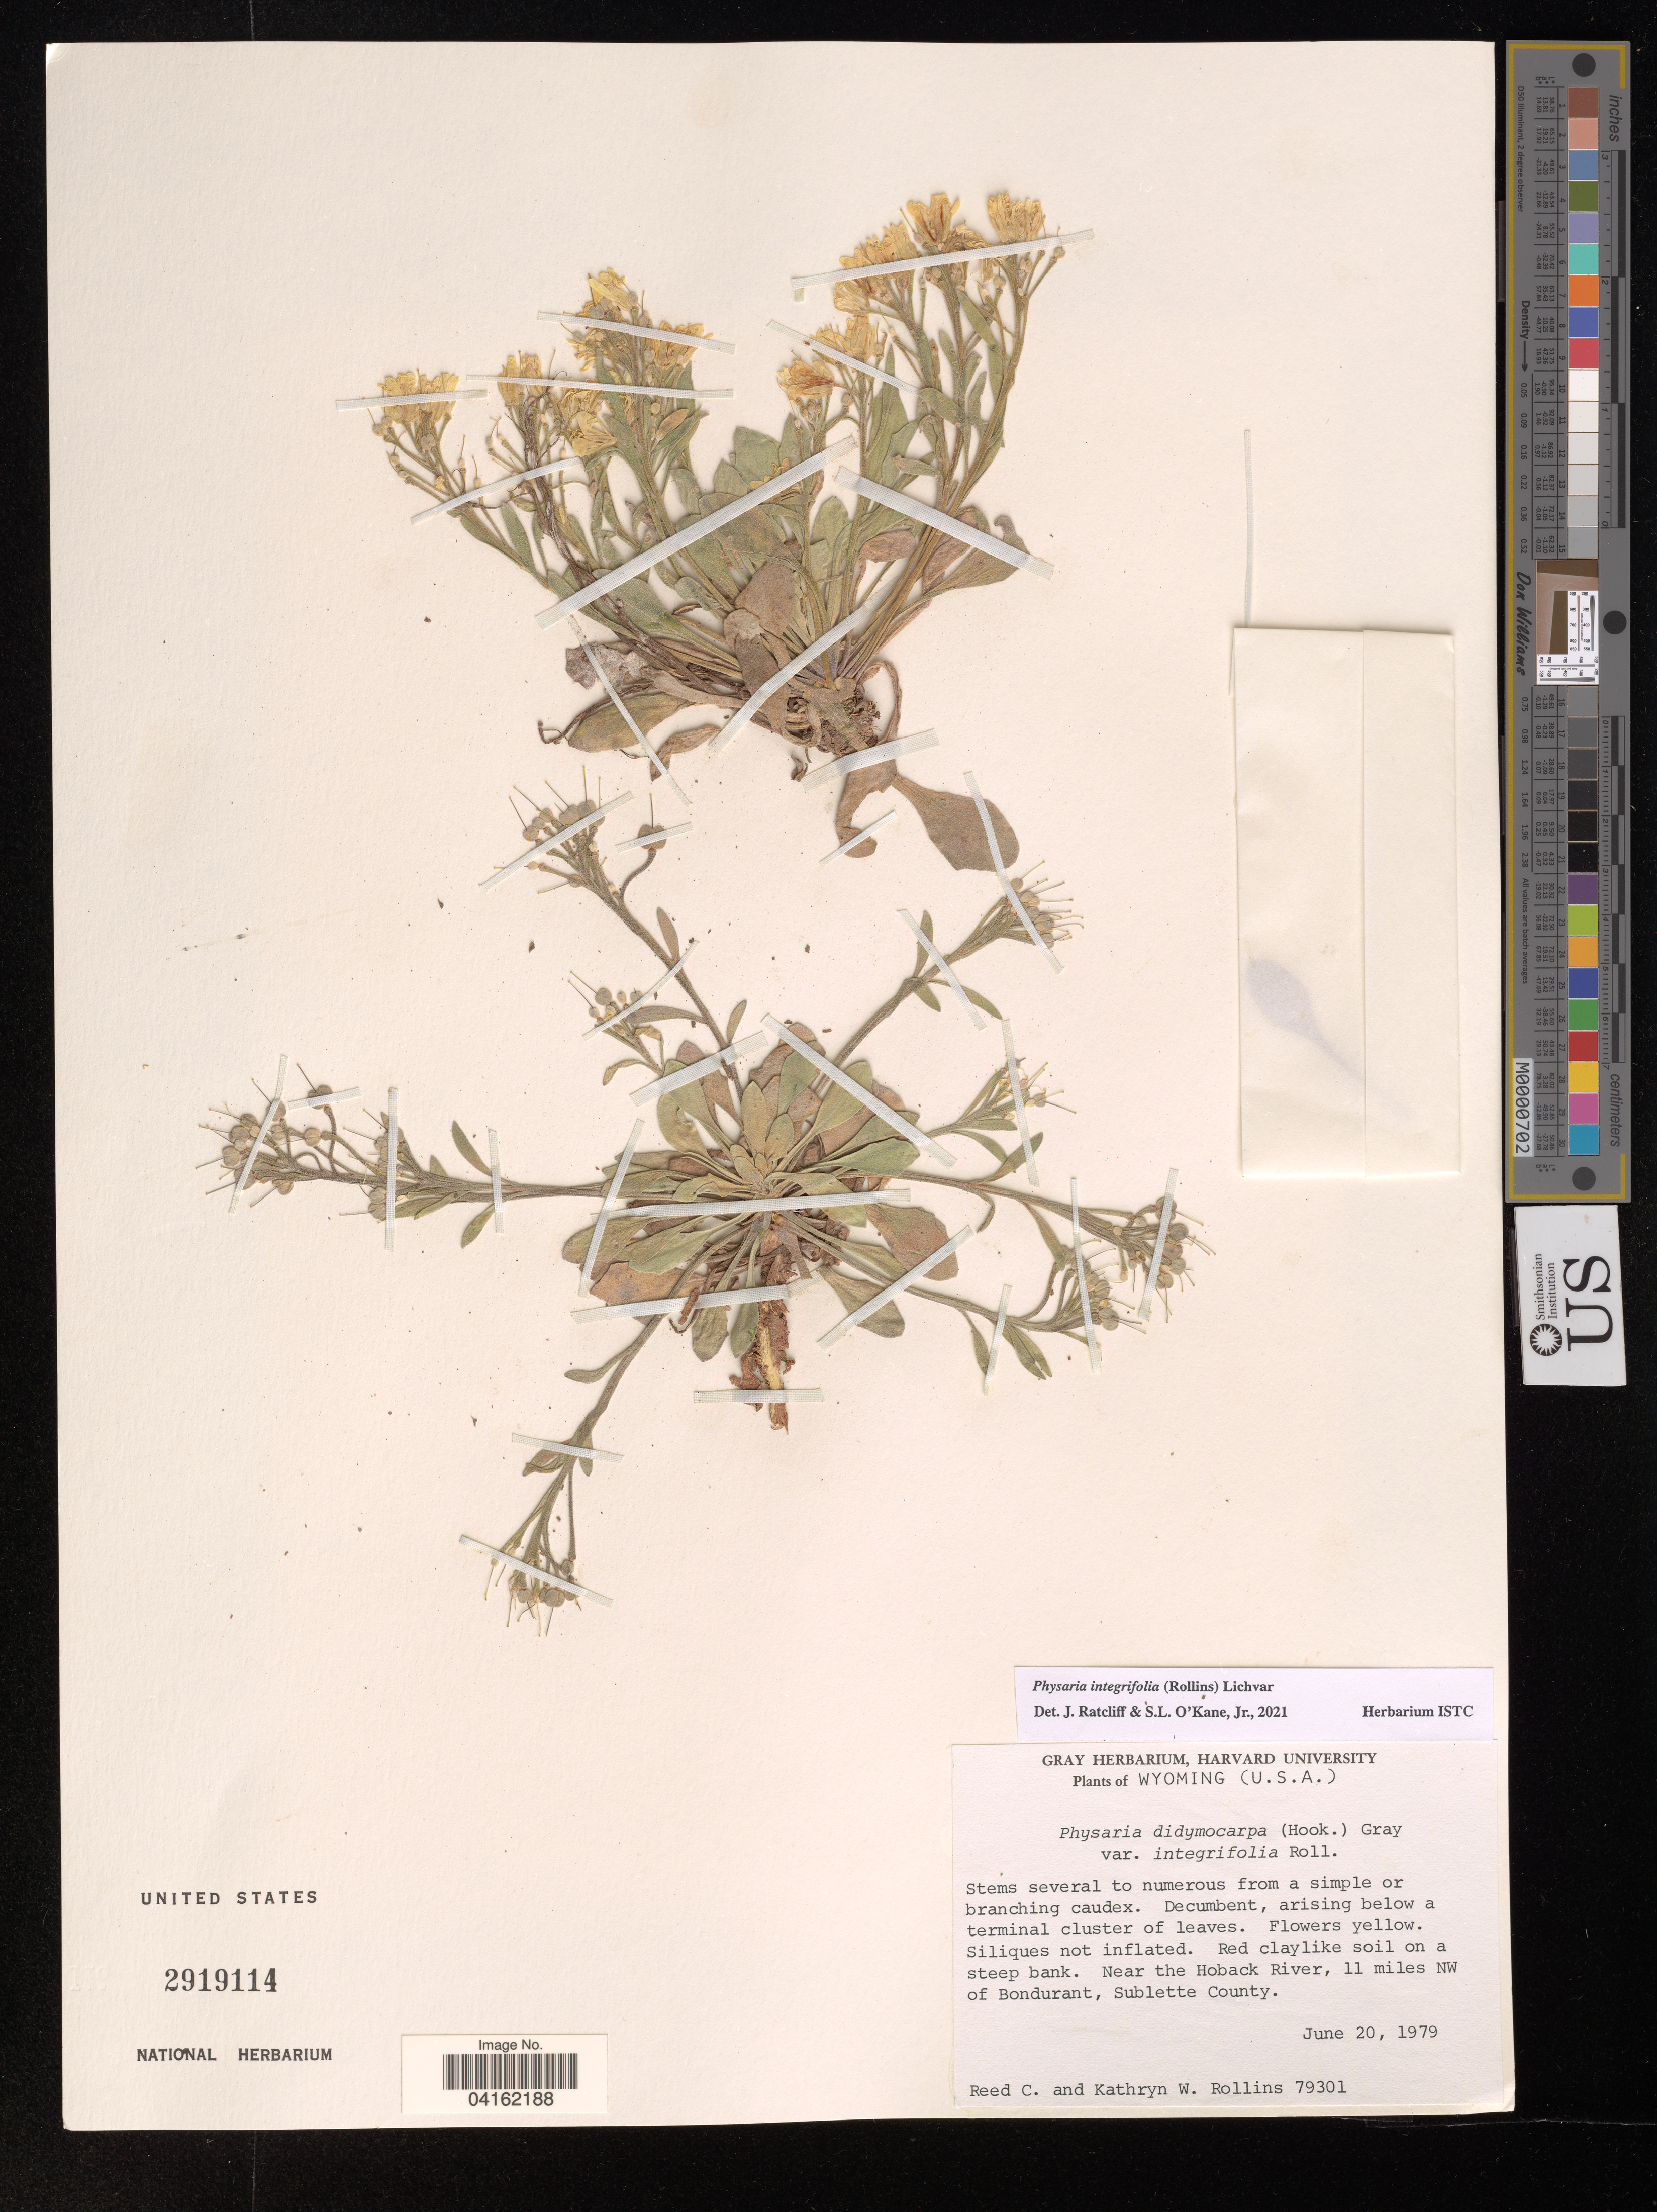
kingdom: Plantae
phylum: Tracheophyta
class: Magnoliopsida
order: Brassicales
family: Brassicaceae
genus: Physaria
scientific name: Physaria integrifolia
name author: (Rollins) Lichvar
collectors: R. C. Rollins & K. W. Rollins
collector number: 79301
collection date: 1979-06-20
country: United States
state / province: Wyoming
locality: Near the Hoback River, 11 miles NW of Bondurant, Sublette County.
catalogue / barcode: US 2919114